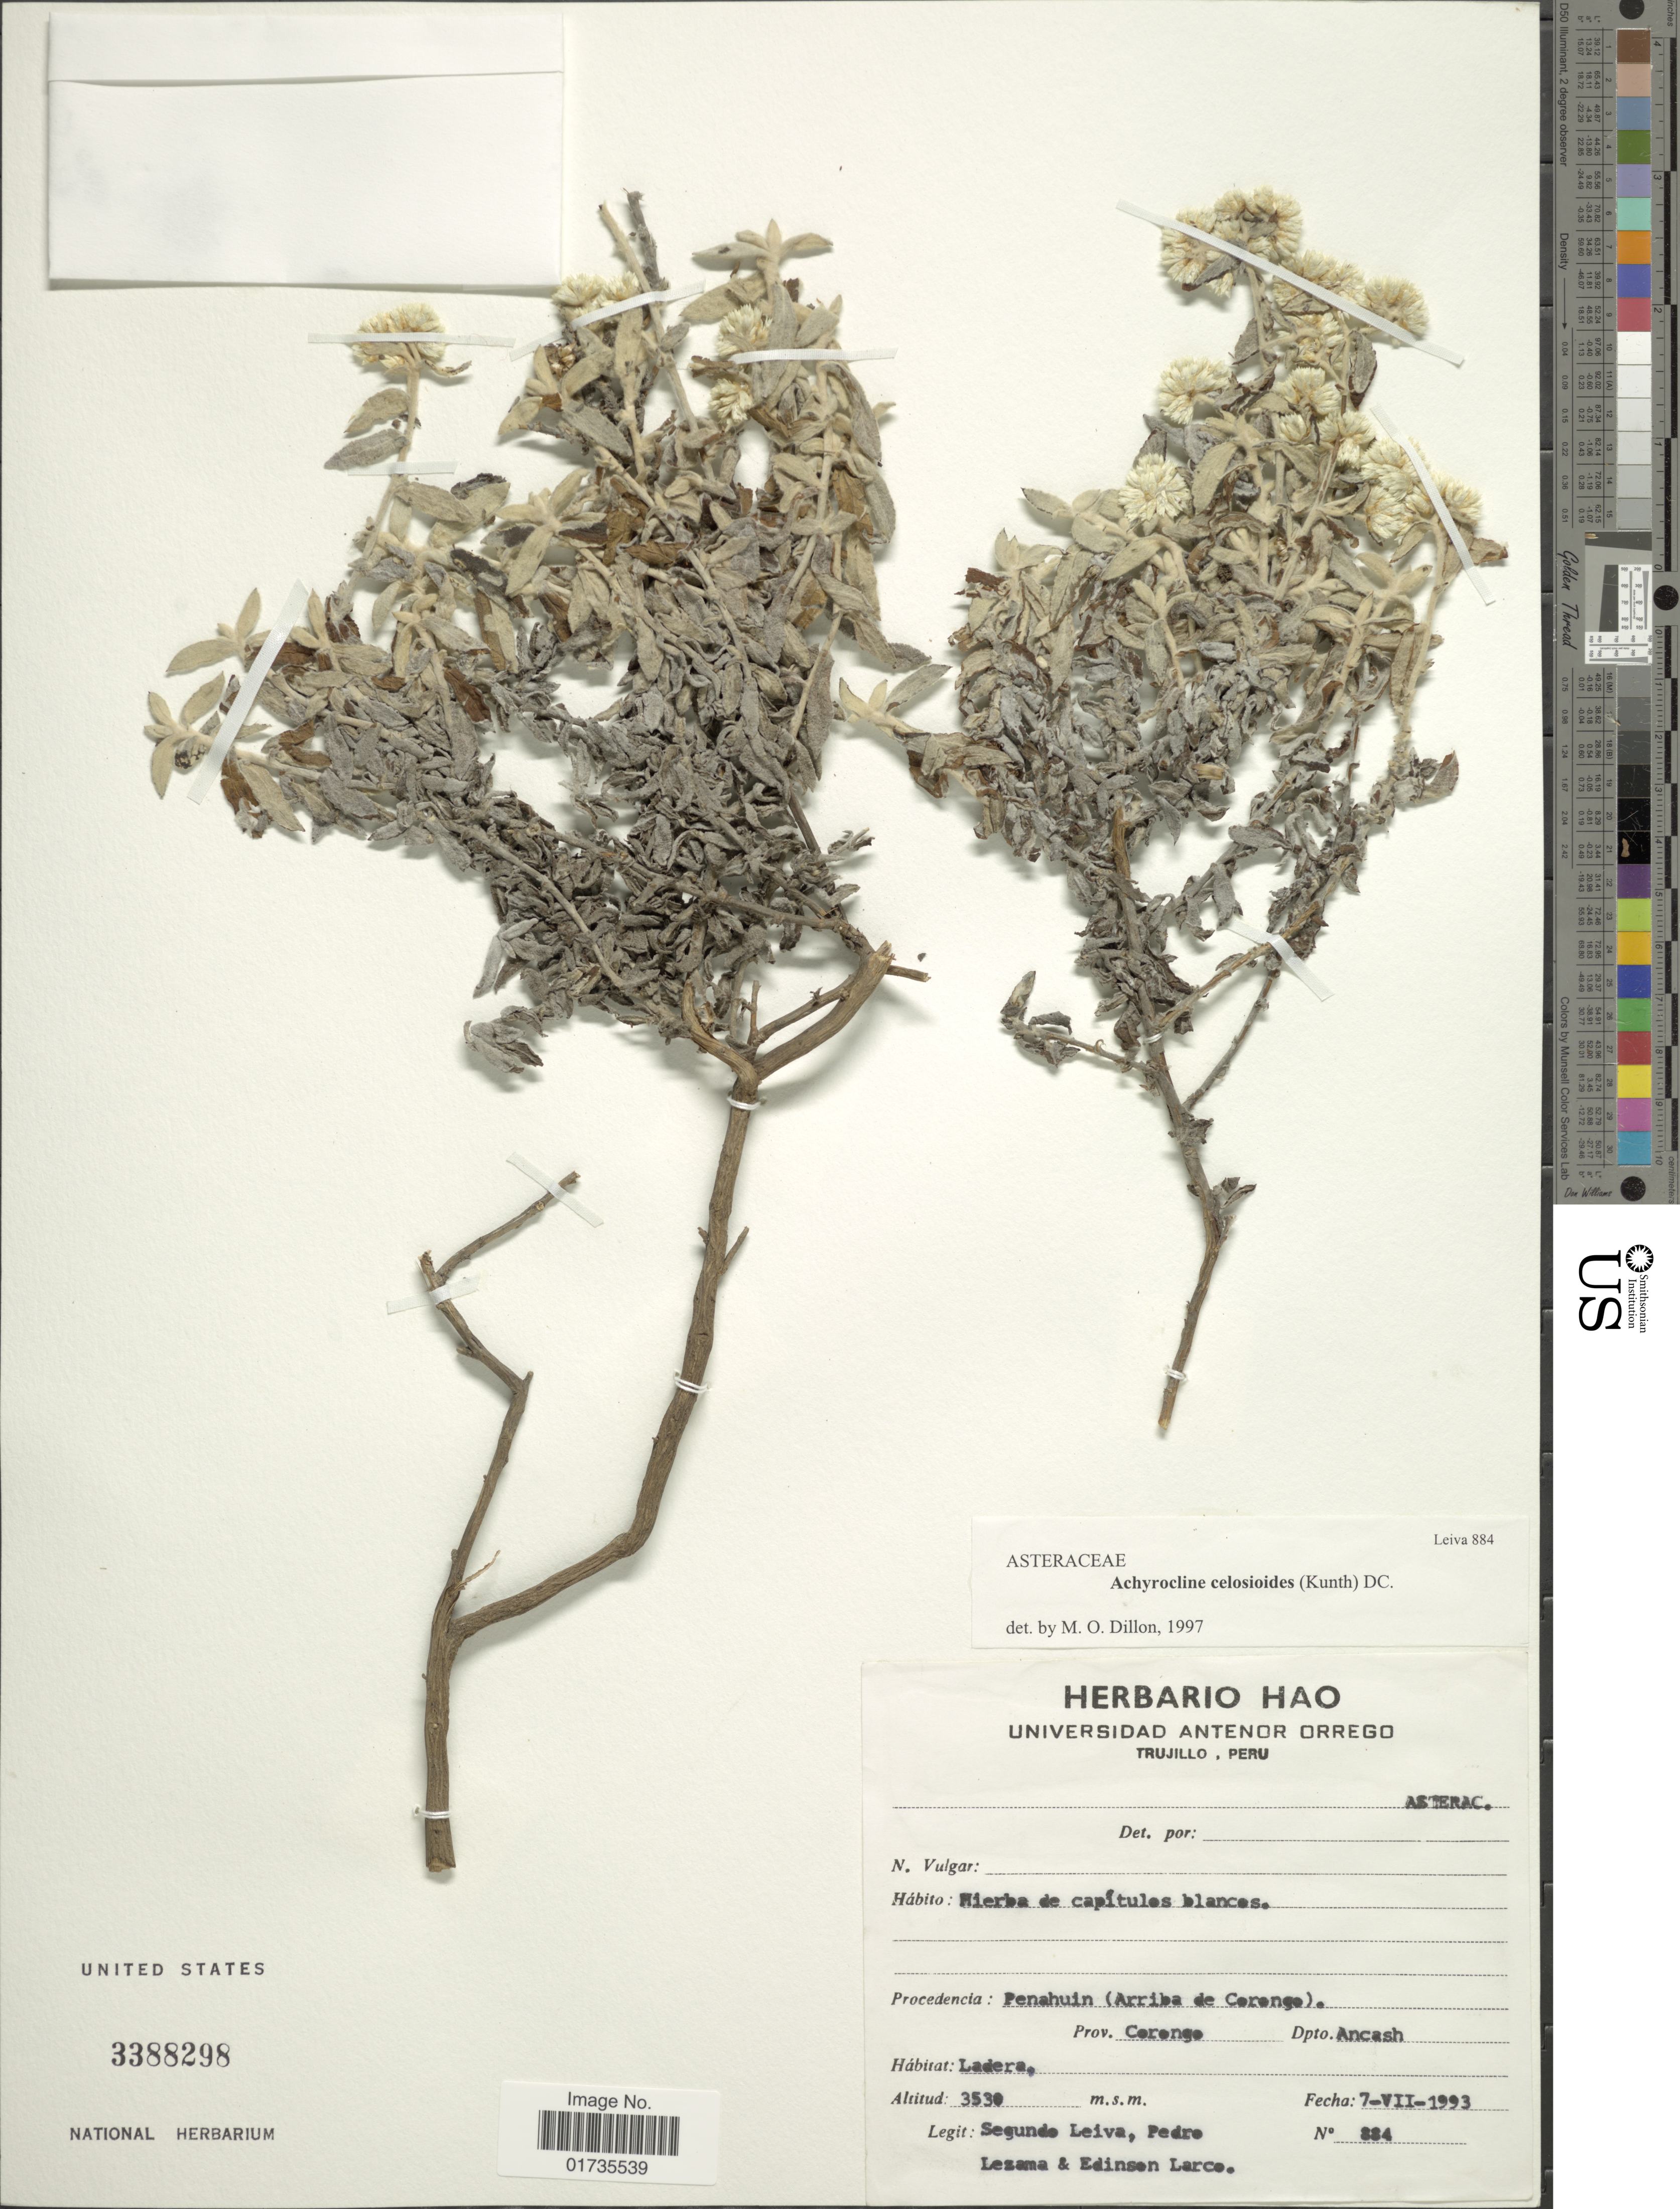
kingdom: Plantae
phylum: Tracheophyta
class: Magnoliopsida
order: Asterales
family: Asteraceae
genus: Achyrocline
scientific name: Achyrocline celosioides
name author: (Kunth) DC.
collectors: S. Leiva, P. Lezama & E. Larco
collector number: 884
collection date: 1993-07-07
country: Peru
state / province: Ancash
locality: Procedencia: Penahuin(Arriba de Corongo). Prov. Carongo. Dpto. Ancash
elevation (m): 3530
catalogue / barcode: US 3388298